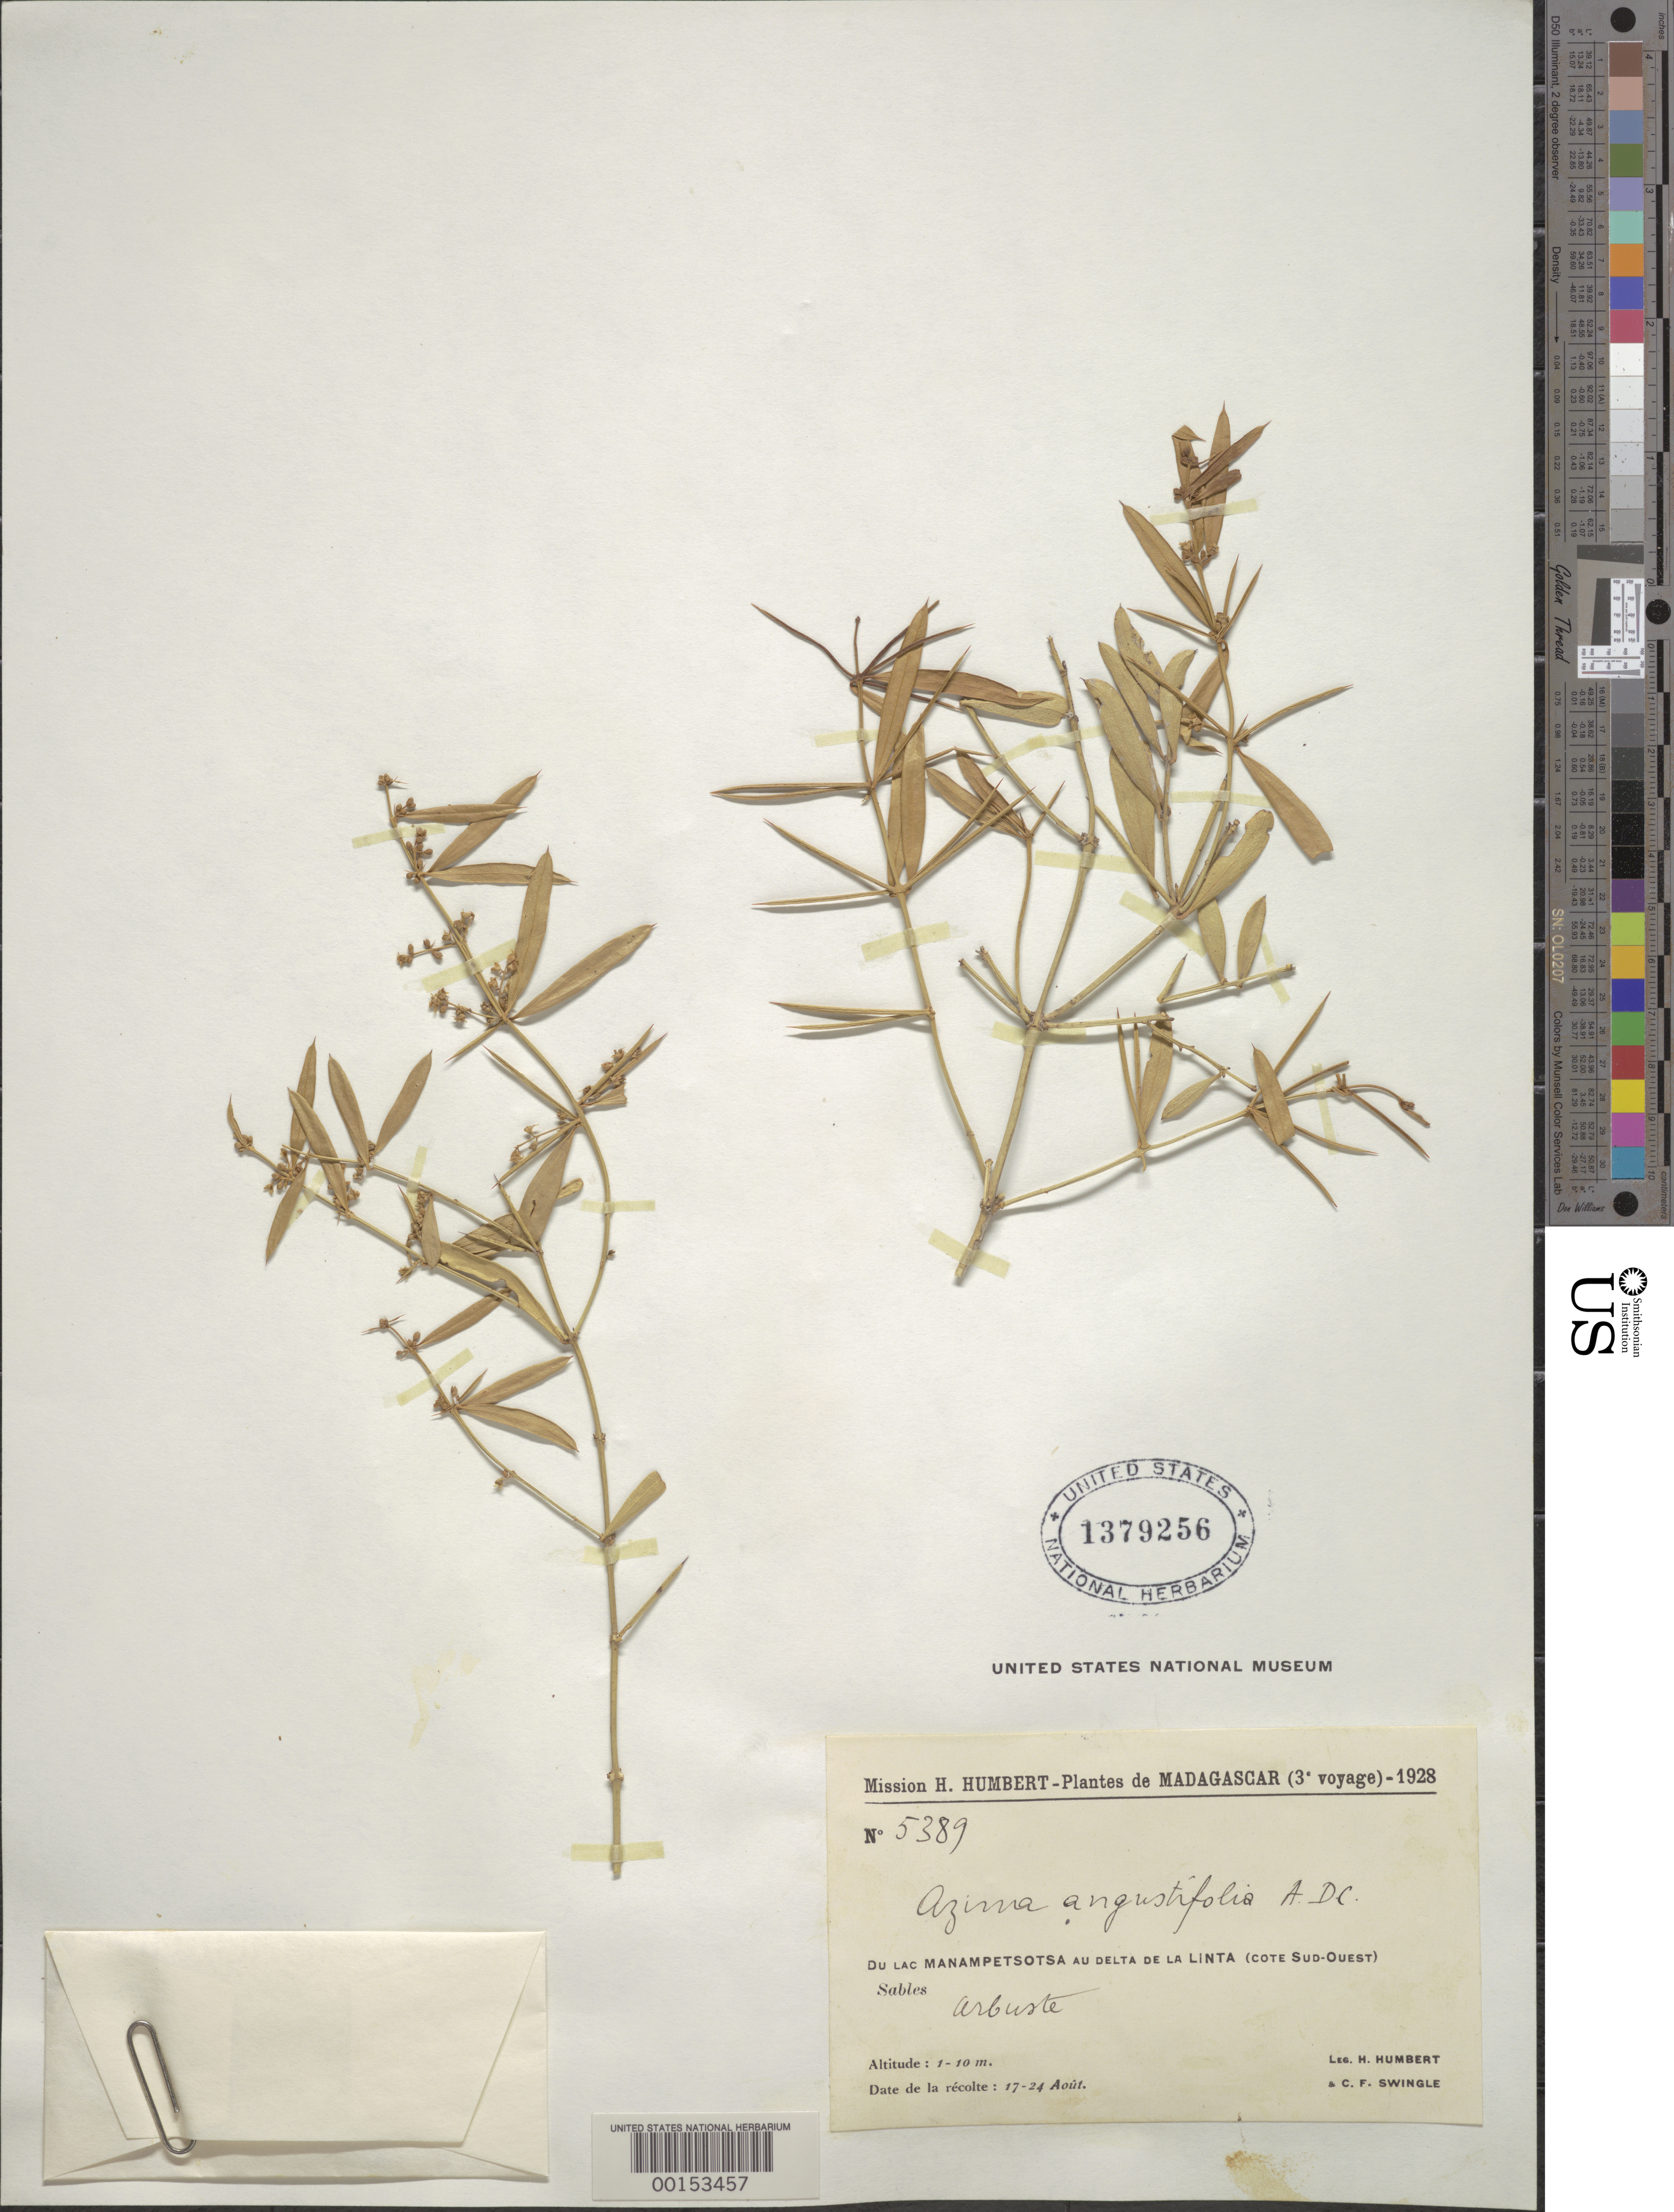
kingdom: Plantae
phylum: Tracheophyta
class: Magnoliopsida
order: Brassicales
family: Salvadoraceae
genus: Azima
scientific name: Azima angustifolia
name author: A. DC.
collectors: H. Humbert & C. Swingle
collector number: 5389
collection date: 1928-08-17/1928-08-24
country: Madagascar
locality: Du lac Manampetsotsa au delta de la Linta (Cote Sud-Ouest). Sables.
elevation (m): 1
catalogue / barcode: US 1379256